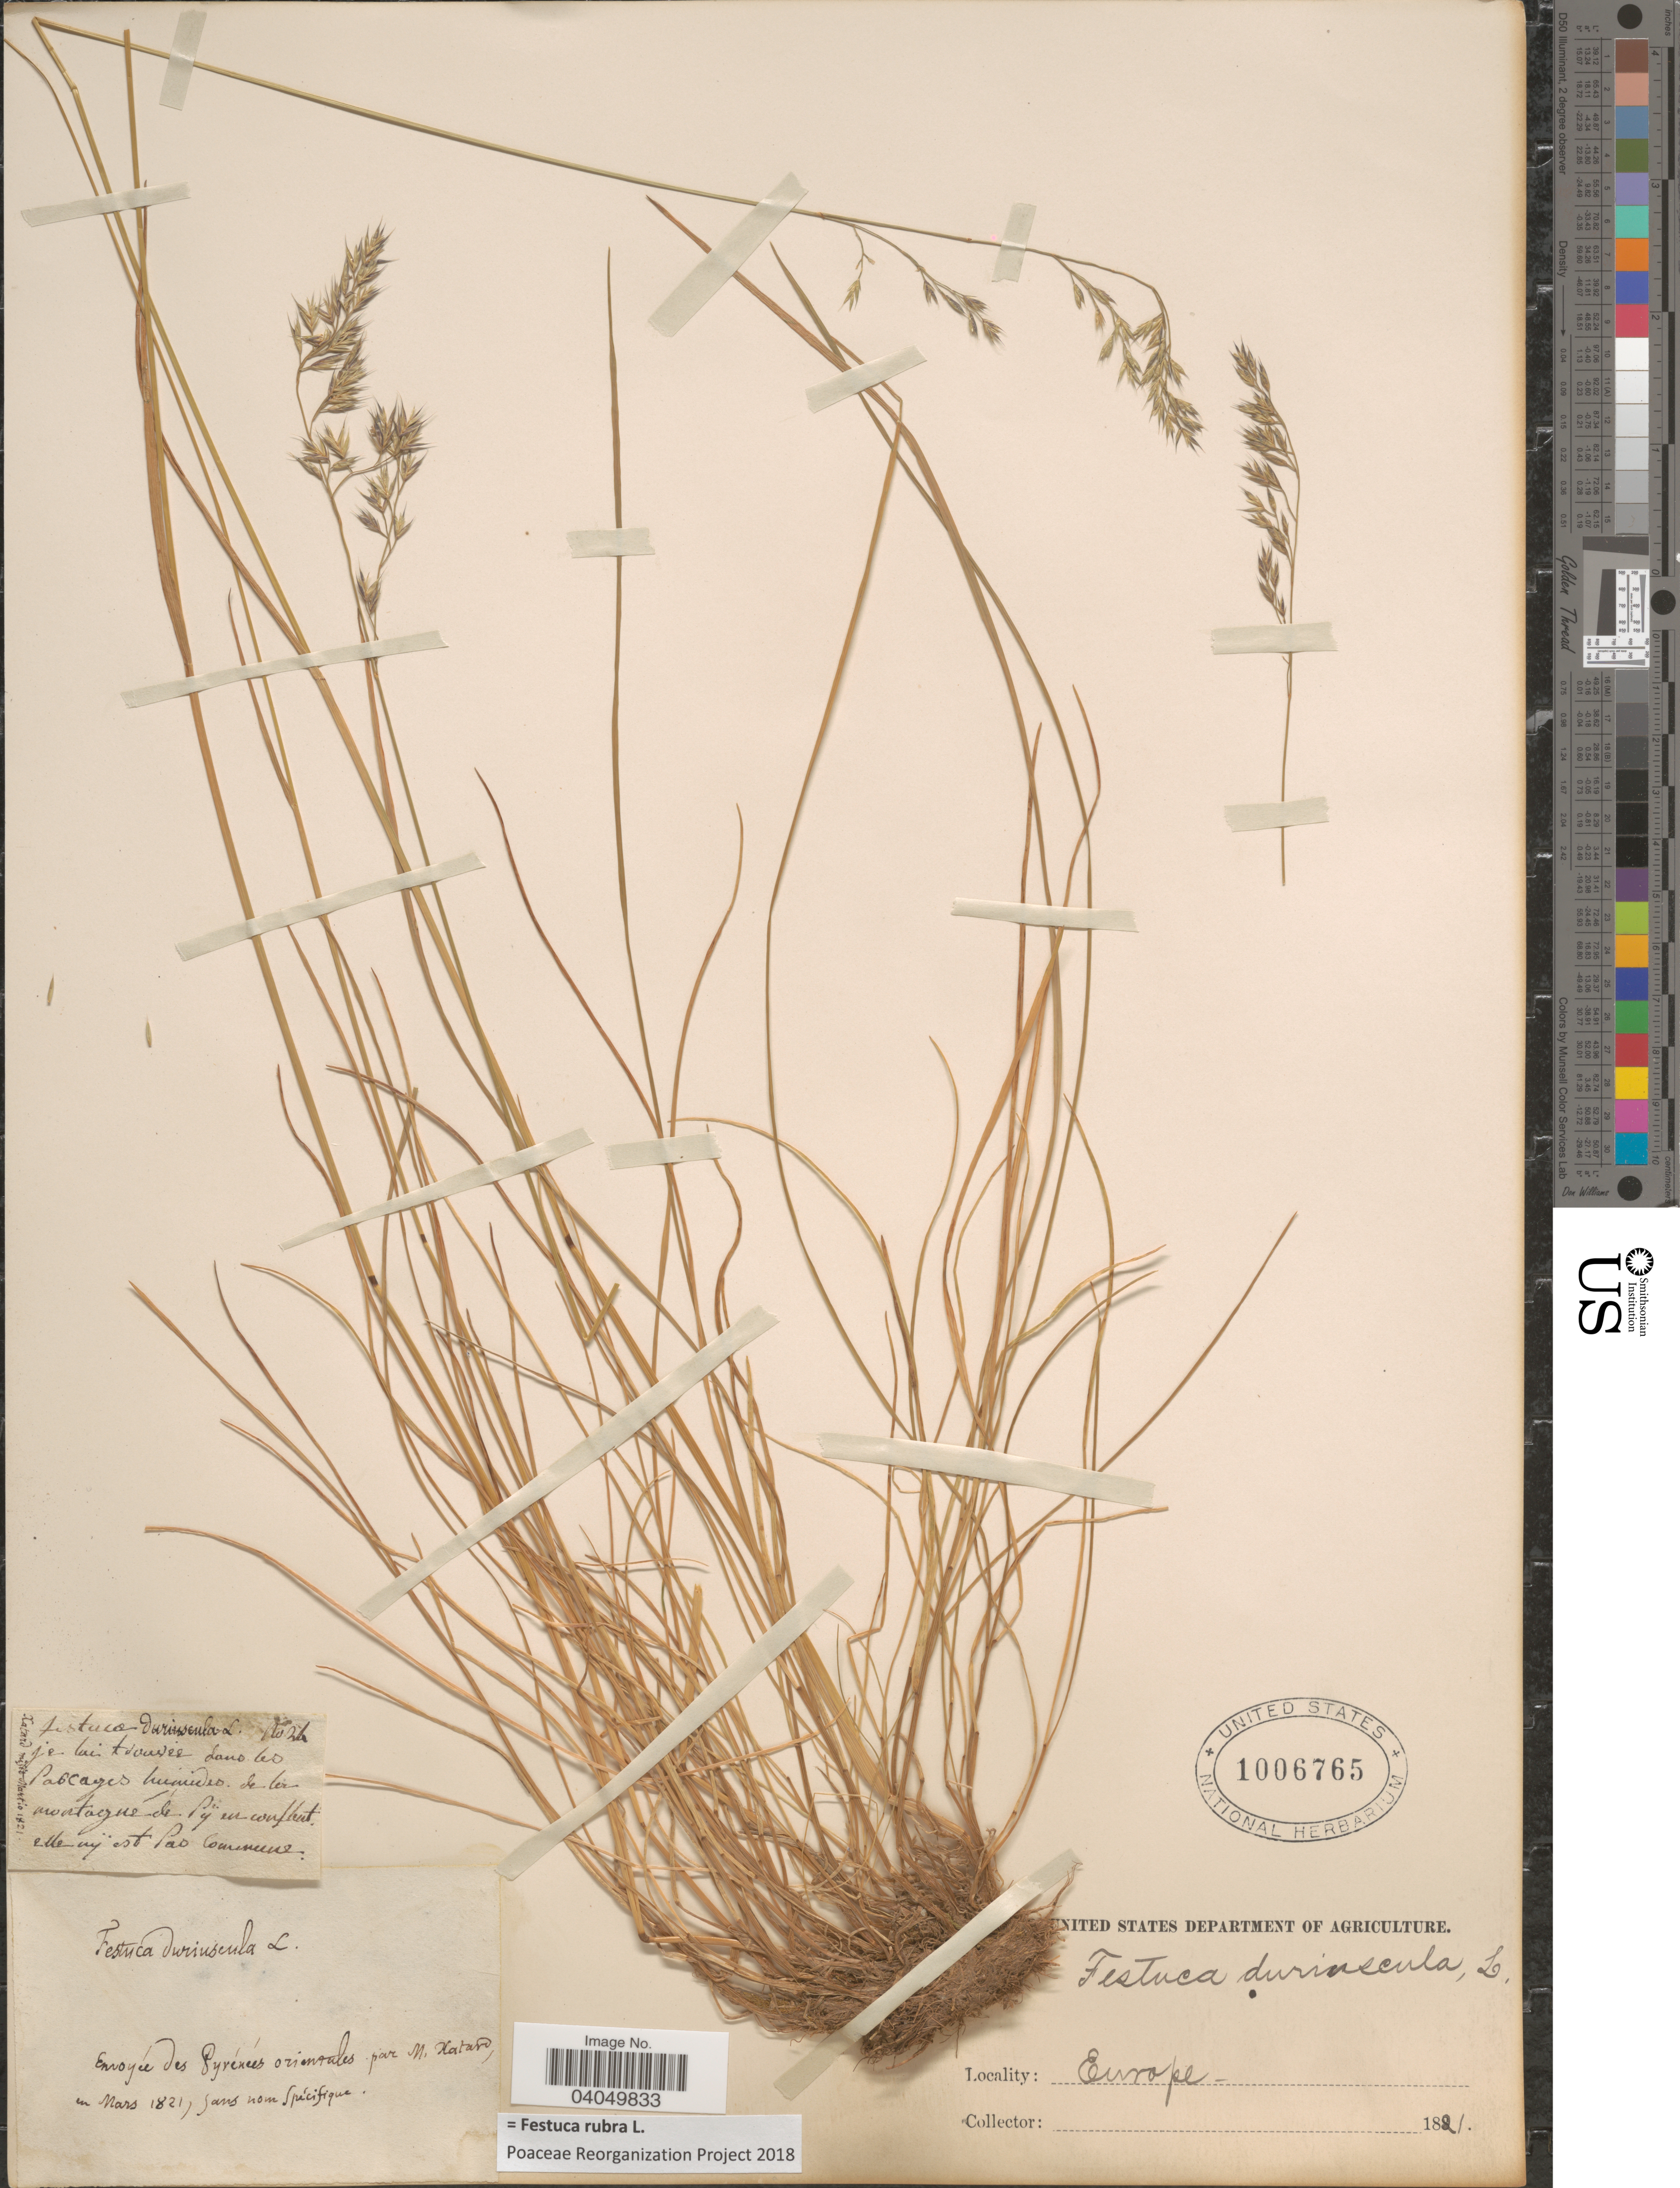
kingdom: Plantae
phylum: Tracheophyta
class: Liliopsida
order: Poales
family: Poaceae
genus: Festuca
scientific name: Festuca rubra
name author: L.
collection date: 1821-03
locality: Europe. Enoyée [interpreted] des Pyrénées orientales. [interpreted]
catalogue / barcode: US 1006765